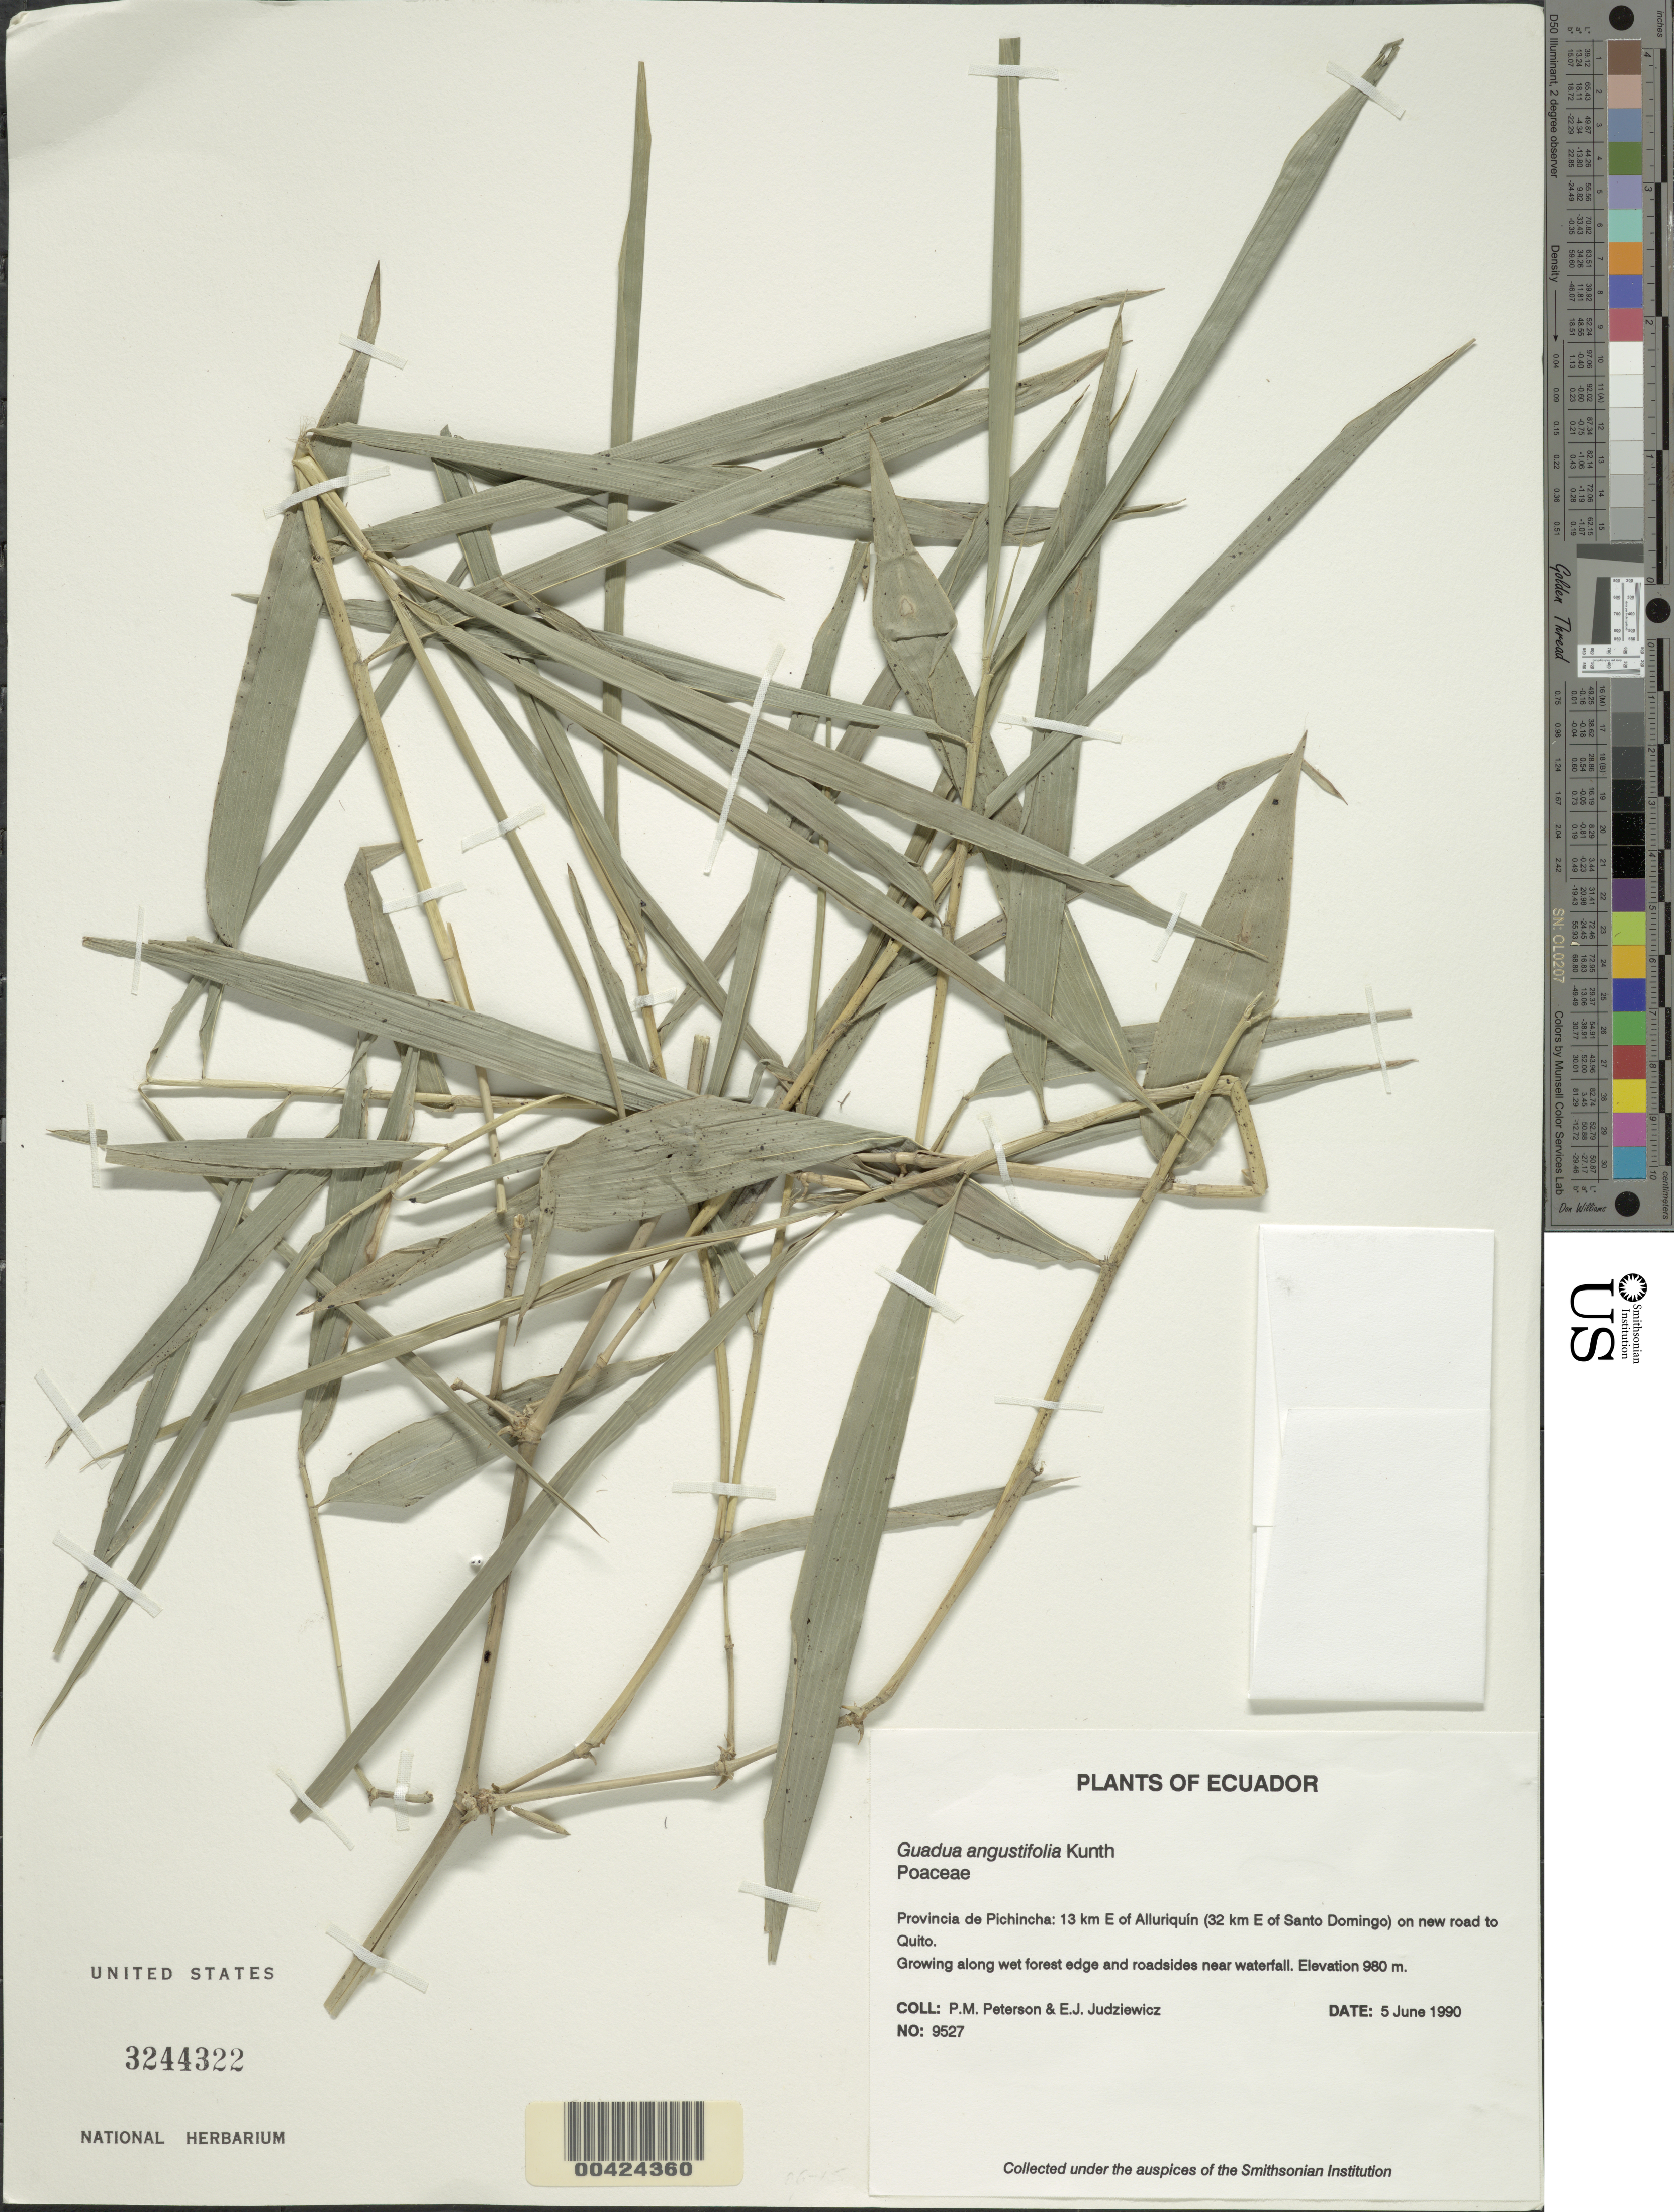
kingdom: Plantae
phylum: Tracheophyta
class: Liliopsida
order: Poales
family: Poaceae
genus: Guadua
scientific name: Guadua angustifolia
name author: Kunth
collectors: P. M. Peterson & E. J. Judziewicz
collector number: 09527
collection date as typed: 05 Jun 1990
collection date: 1990-06-05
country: Ecuador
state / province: Pichincha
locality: Alluriquin, 13 km E of ; 32 km E of Santo Domingo; on new road to quito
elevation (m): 980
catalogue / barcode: US 3244322